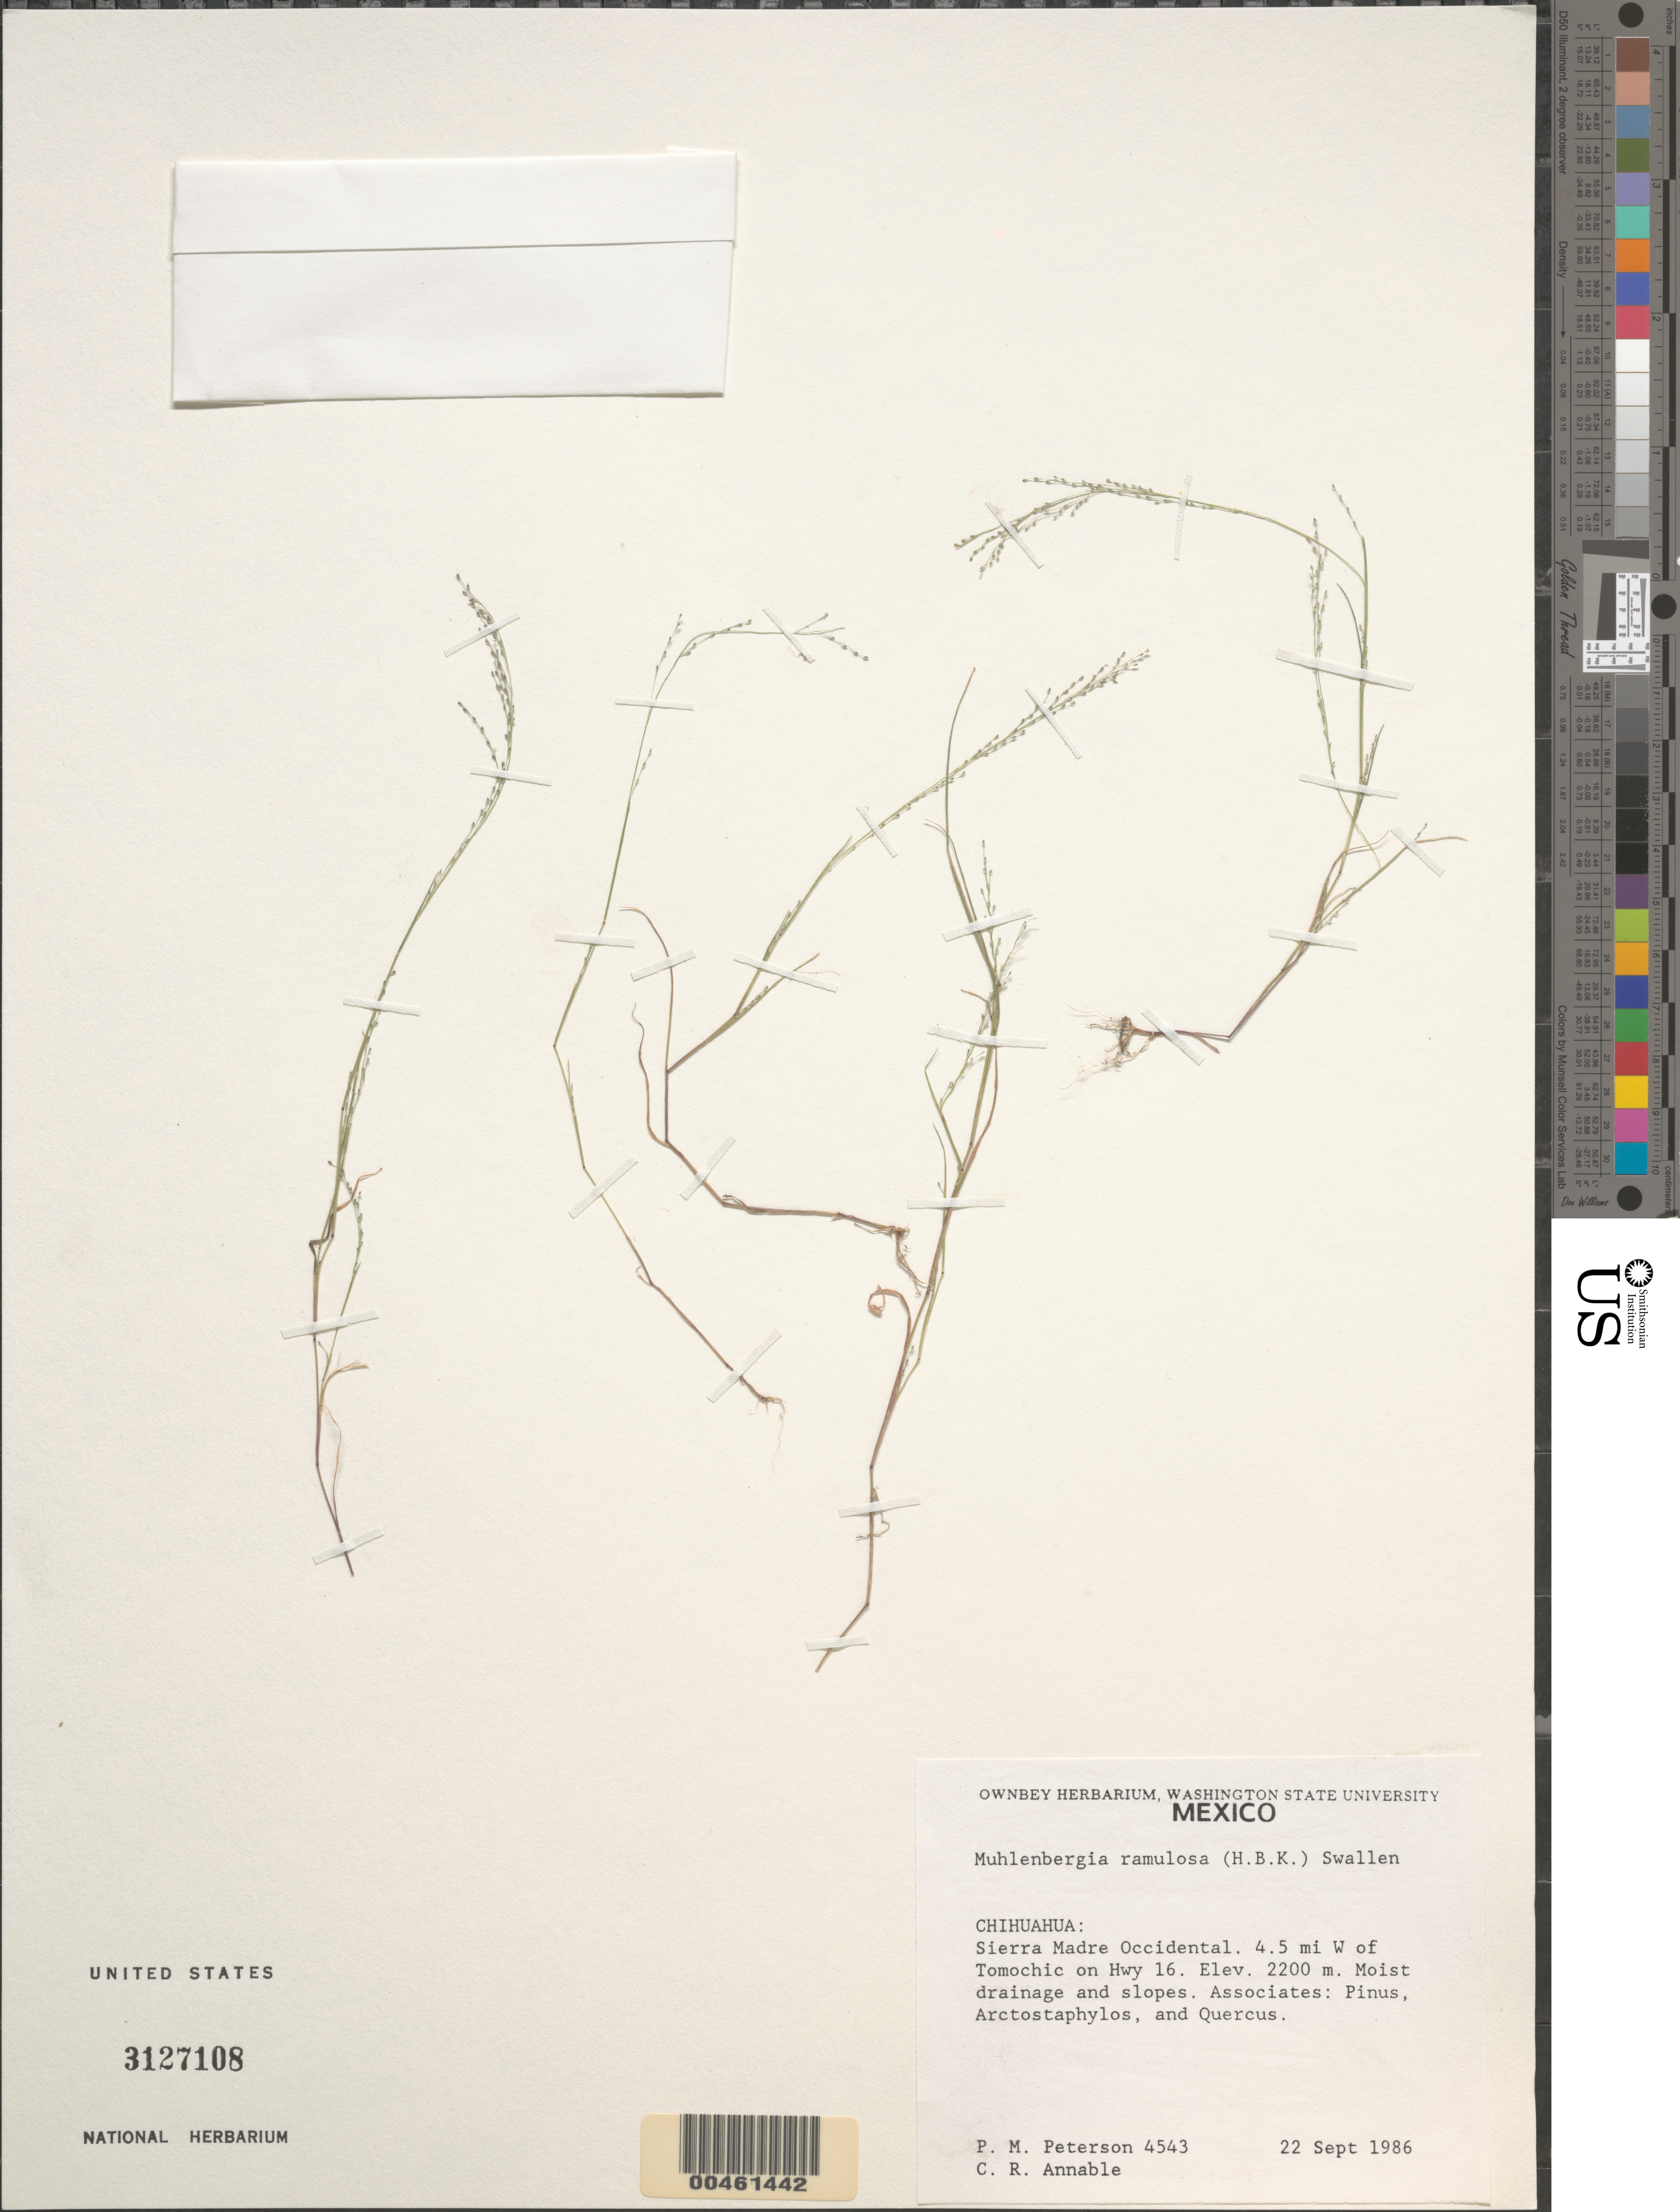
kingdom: Plantae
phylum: Tracheophyta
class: Liliopsida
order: Poales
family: Poaceae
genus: Muhlenbergia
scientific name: Muhlenbergia ramulosa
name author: (Kunth) Swallen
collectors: P. M. Peterson & C. R. Annable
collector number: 04543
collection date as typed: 22 Sep 1986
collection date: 1986-09-22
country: Mexico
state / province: Chihuahua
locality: Sierra Madre Occidental, 4.5 miles W of Tomochic on Hwy 16.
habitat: Moist drainage and slopes. Associated with Pinus, Arctostaphylos and Quercus.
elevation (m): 2200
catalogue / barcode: US 3127108